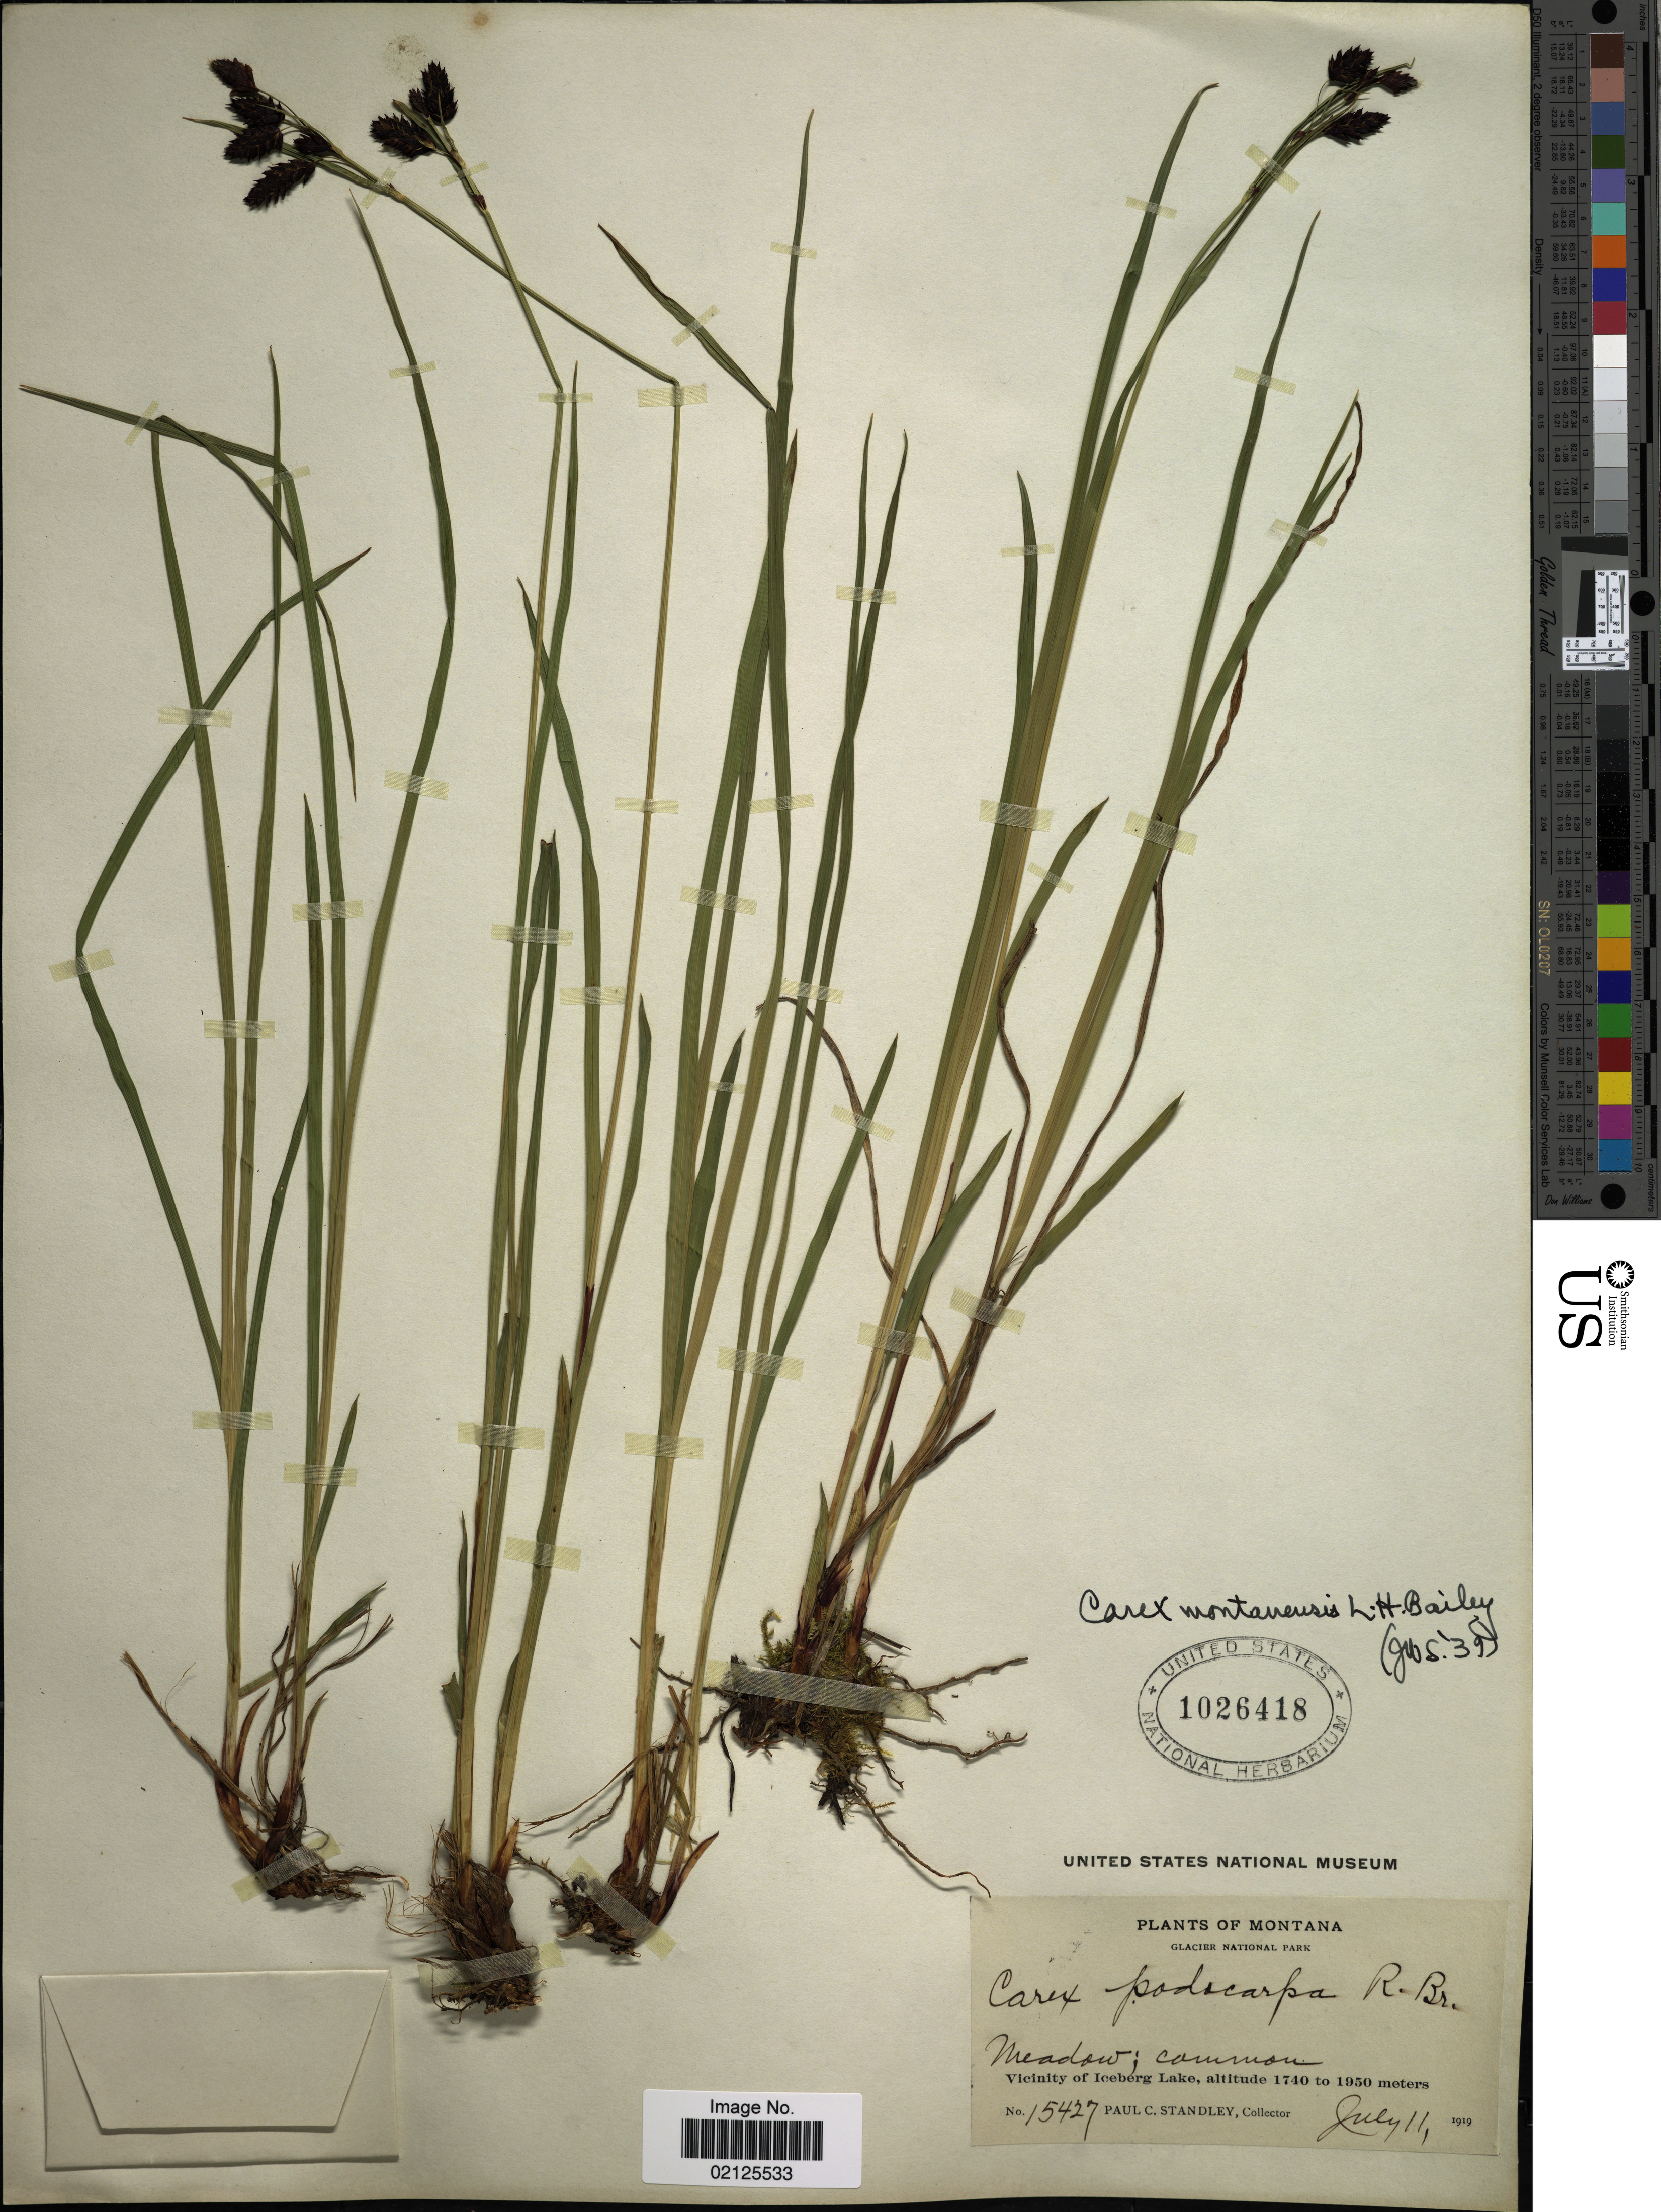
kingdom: Plantae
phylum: Tracheophyta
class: Liliopsida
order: Poales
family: Cyperaceae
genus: Carex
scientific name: Carex podocarpa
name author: R. Br.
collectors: P. C. Standley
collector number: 15427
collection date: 1919-07-11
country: United States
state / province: Montana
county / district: Glacier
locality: Glacier National Park, Meadow; common, Vicinity of Iceberg Lake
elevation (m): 1740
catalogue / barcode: US 1026418